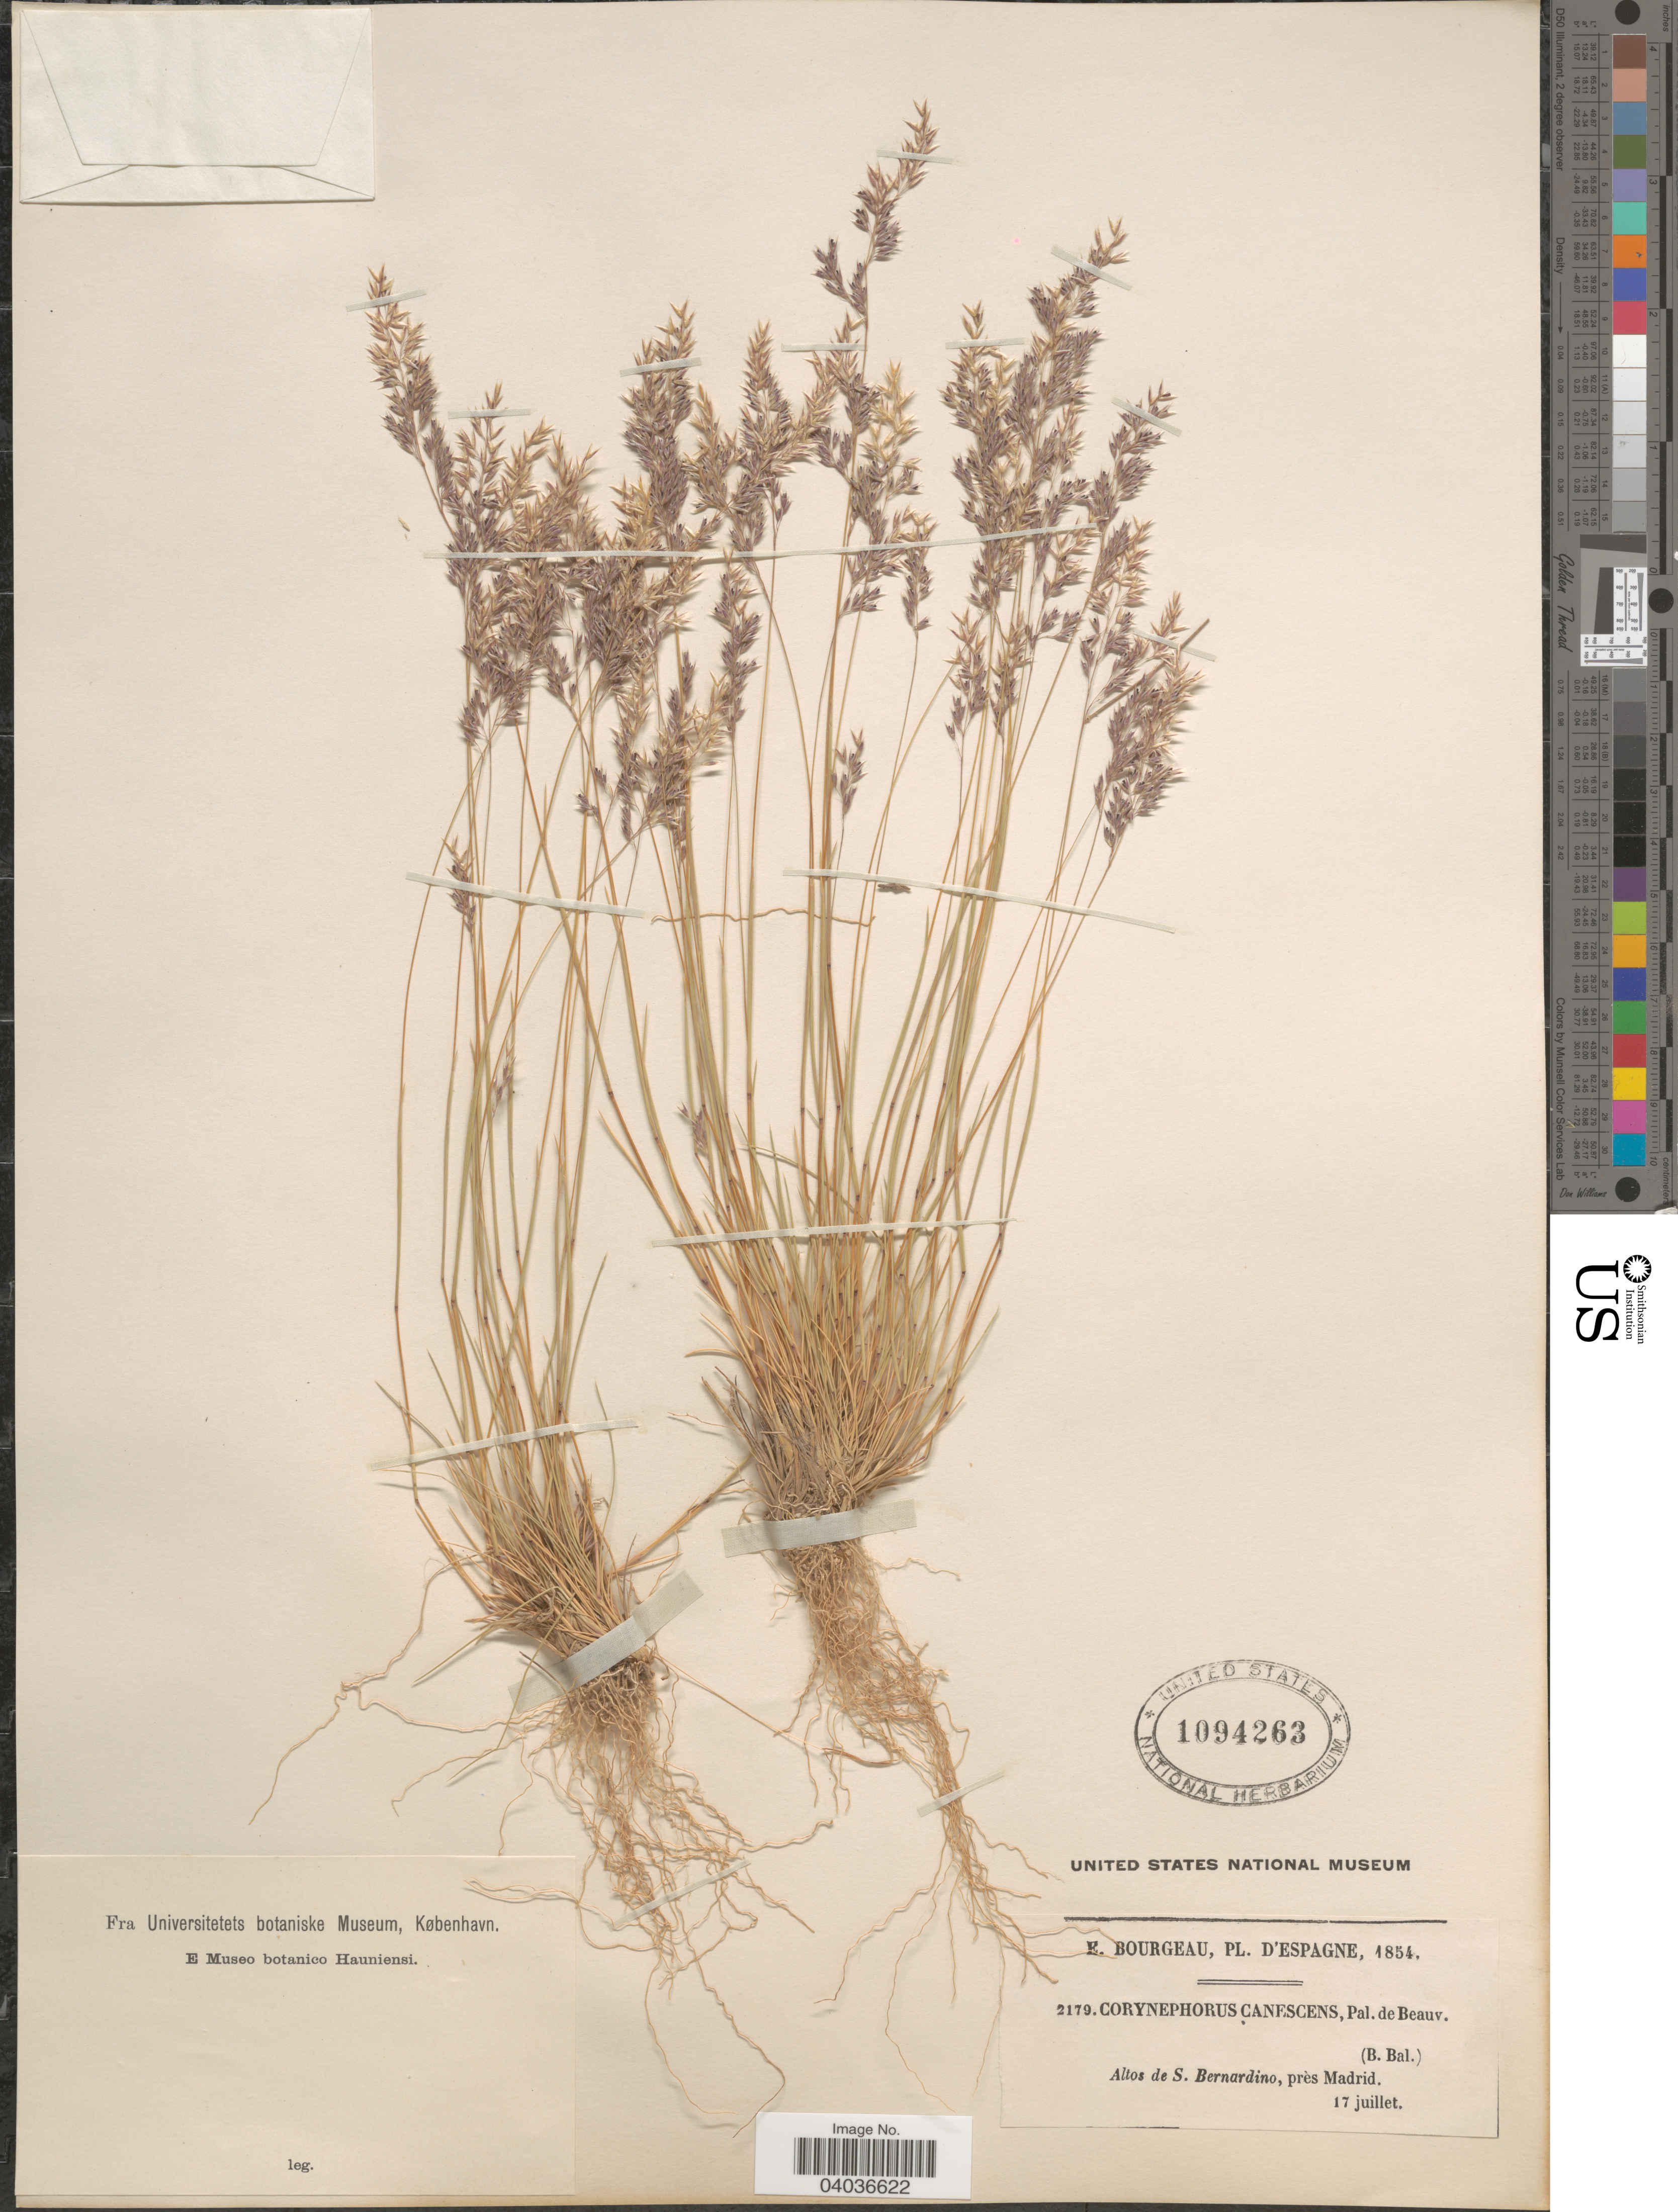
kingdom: Plantae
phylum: Tracheophyta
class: Liliopsida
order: Poales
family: Poaceae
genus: Corynephorus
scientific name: Corynephorus canescens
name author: (L, MEL) P. Beauv.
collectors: E. Bourgeau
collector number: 2179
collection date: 1854-07-17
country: Spain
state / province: Madrid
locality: Espagne. Altos de S. Bernardino, près Madrid.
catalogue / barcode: US 1094263